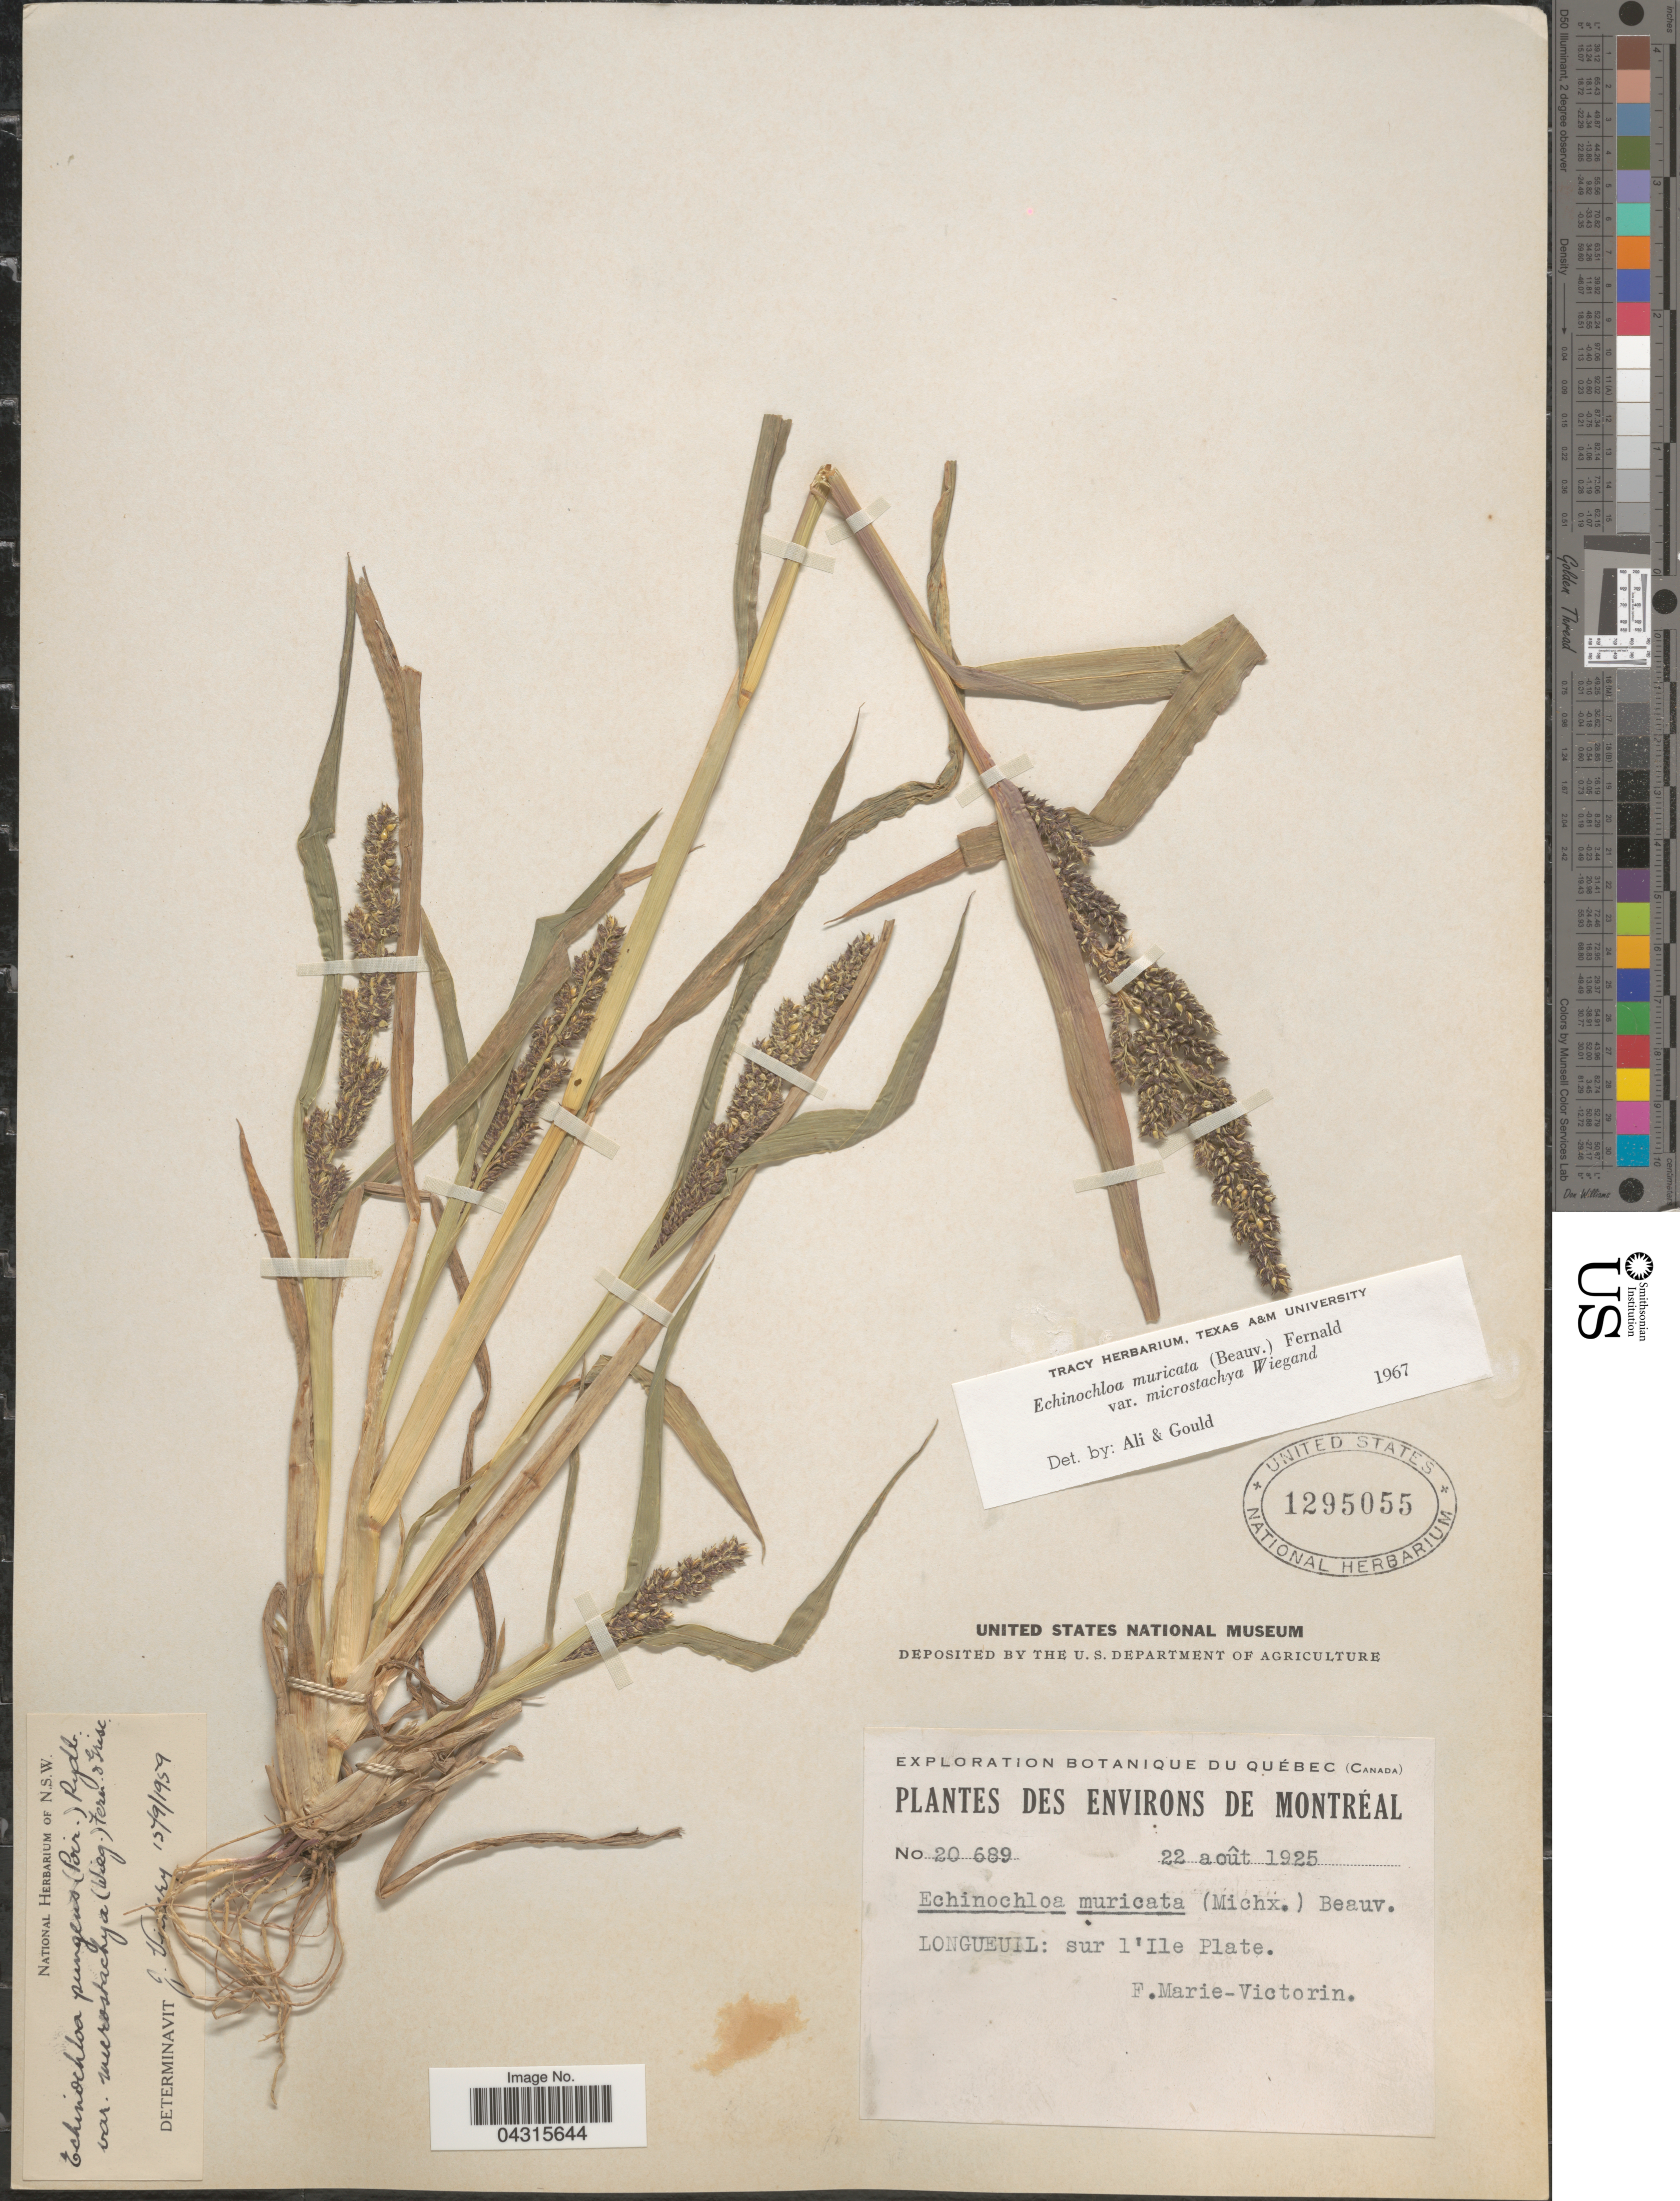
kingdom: Plantae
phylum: Tracheophyta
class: Liliopsida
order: Poales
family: Poaceae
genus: Echinochloa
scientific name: Echinochloa muricata var. microstachya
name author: Wiegand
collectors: F. Marie-Victorin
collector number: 20689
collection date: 1925-08-22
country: Canada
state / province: Quebec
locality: Exploration Botanique du Québec (Canada). Environs de Montréal. Longueuil: sur l'Ile Plate.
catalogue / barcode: US 1295055